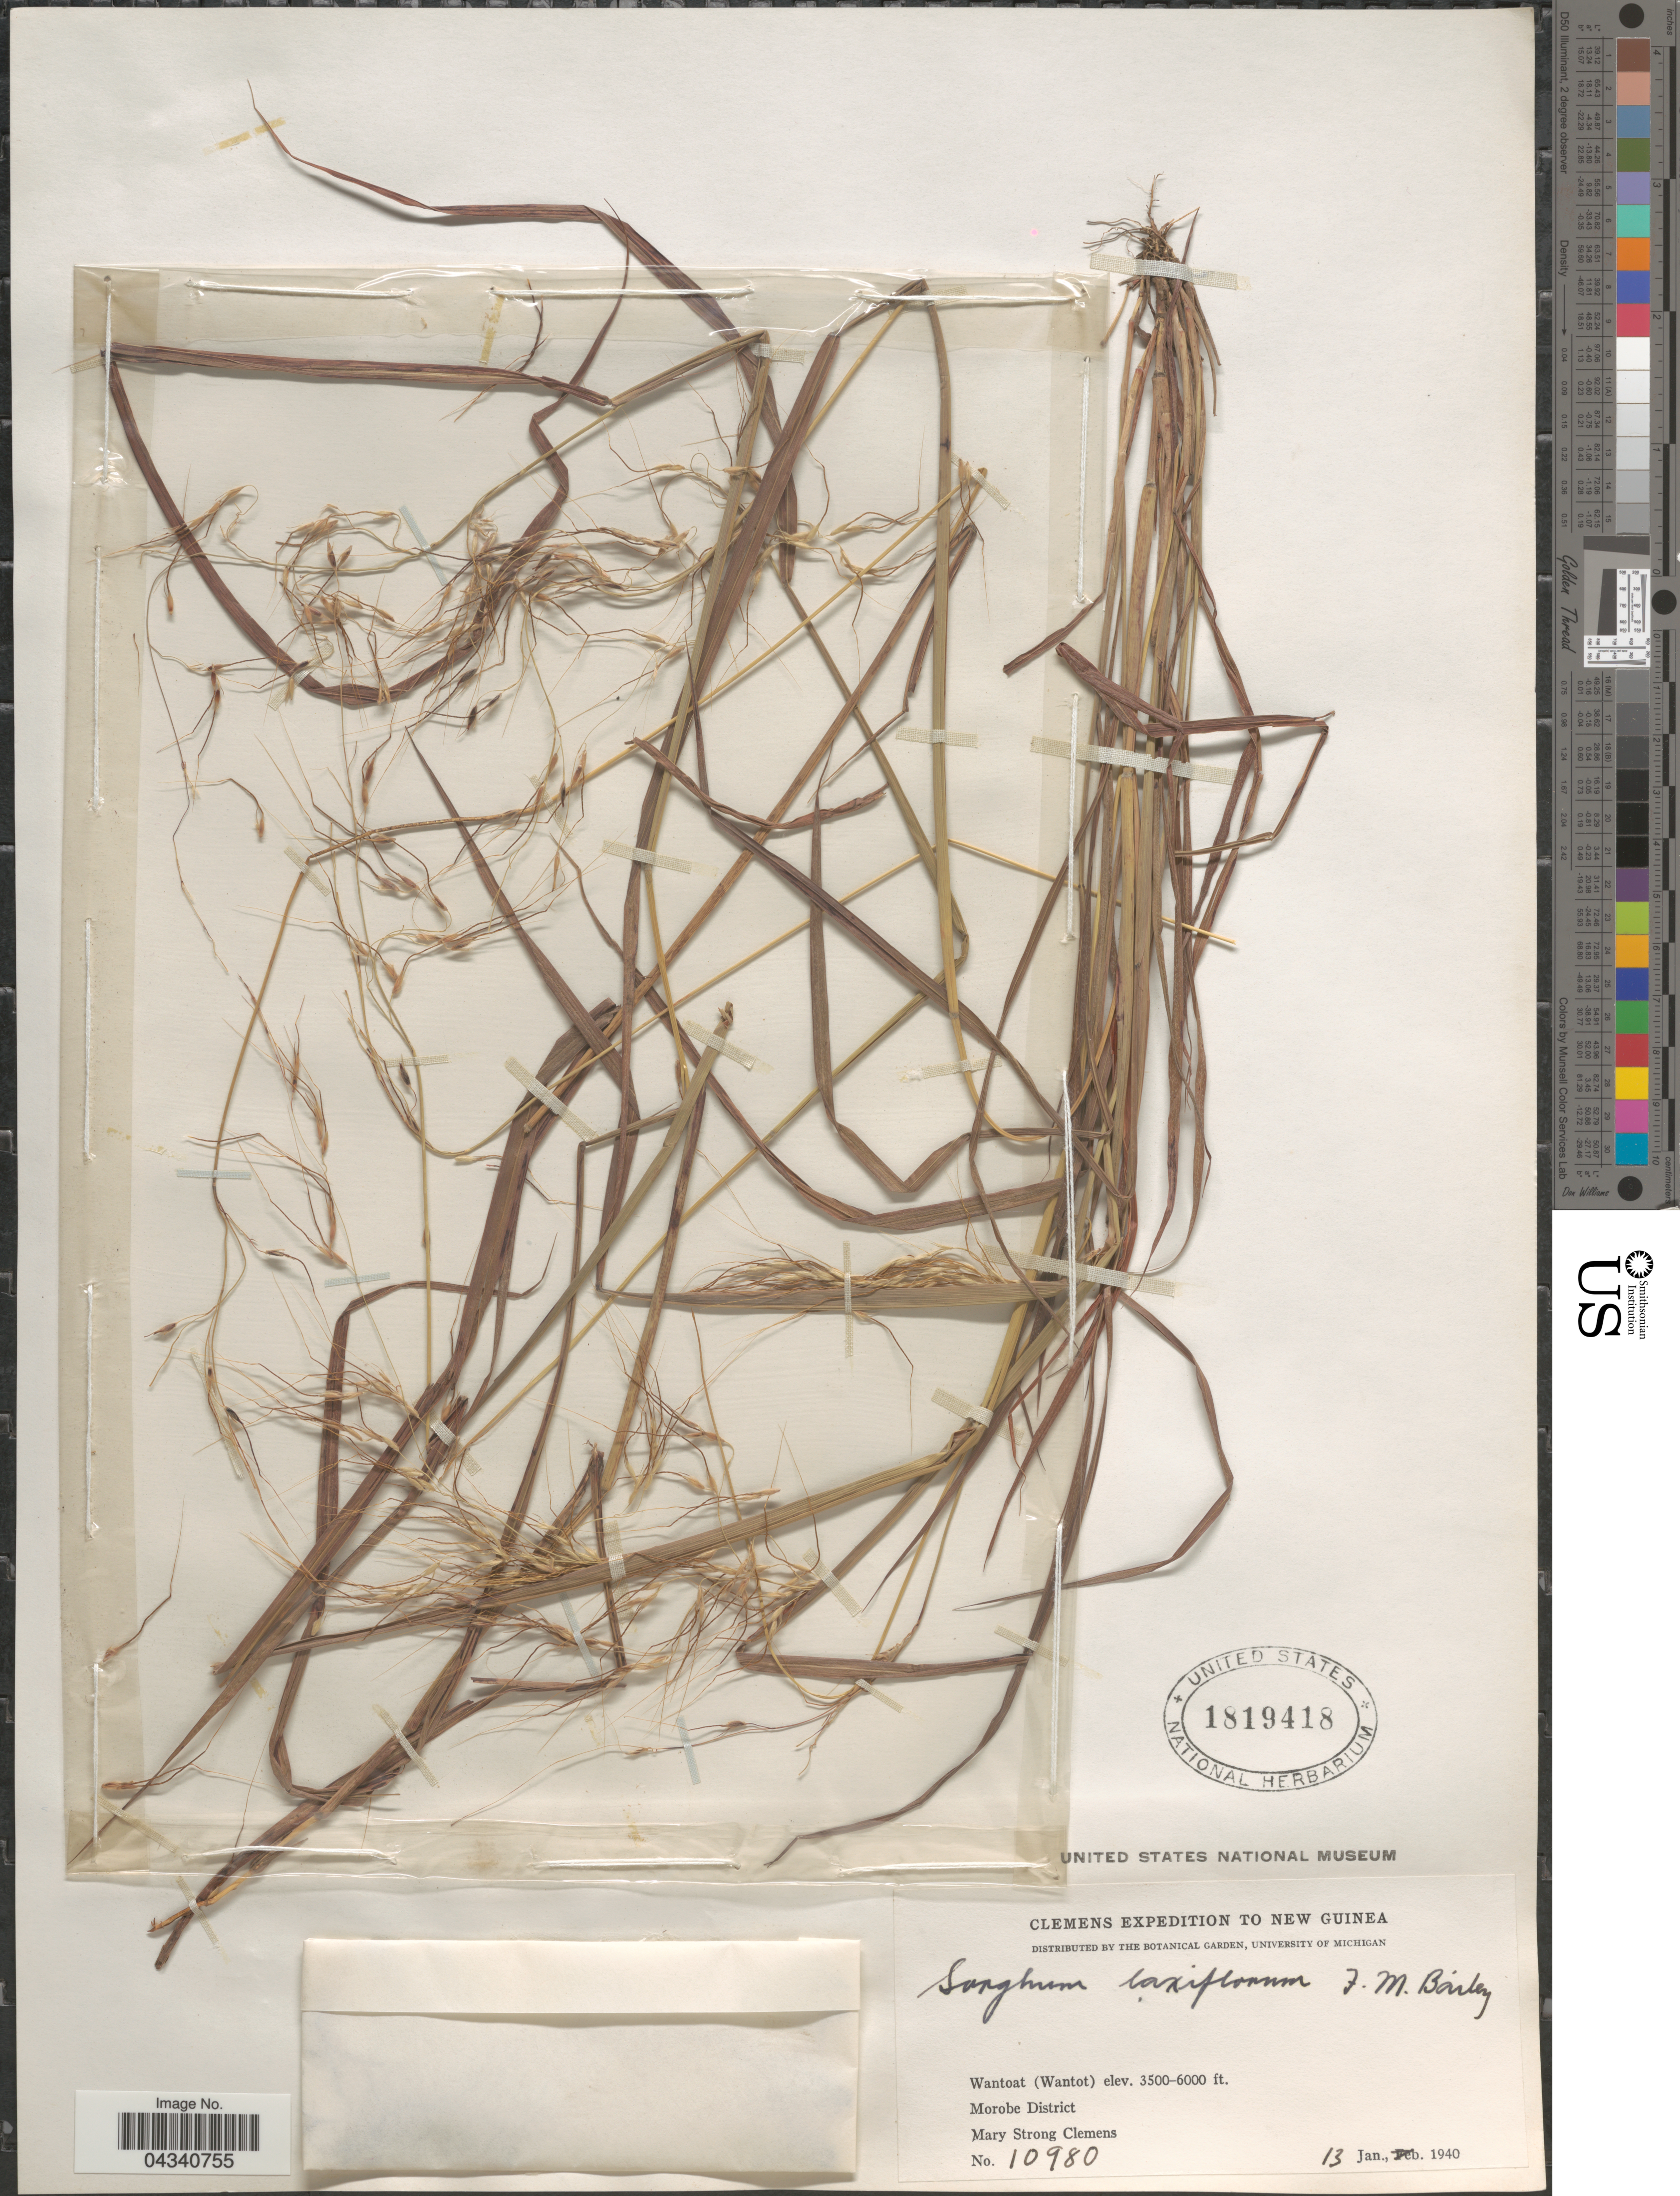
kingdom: Plantae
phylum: Tracheophyta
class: Liliopsida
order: Poales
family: Poaceae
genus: Sorghum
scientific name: Sorghum laxiflorum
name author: F.M. Bailey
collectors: M. S. Clemens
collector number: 10980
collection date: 1940-01-13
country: Papua New Guinea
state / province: Morobe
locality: Clemens Expedition to New Guinea. Wantoat (Wantot). Morobe District.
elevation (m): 1067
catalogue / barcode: US 1819418